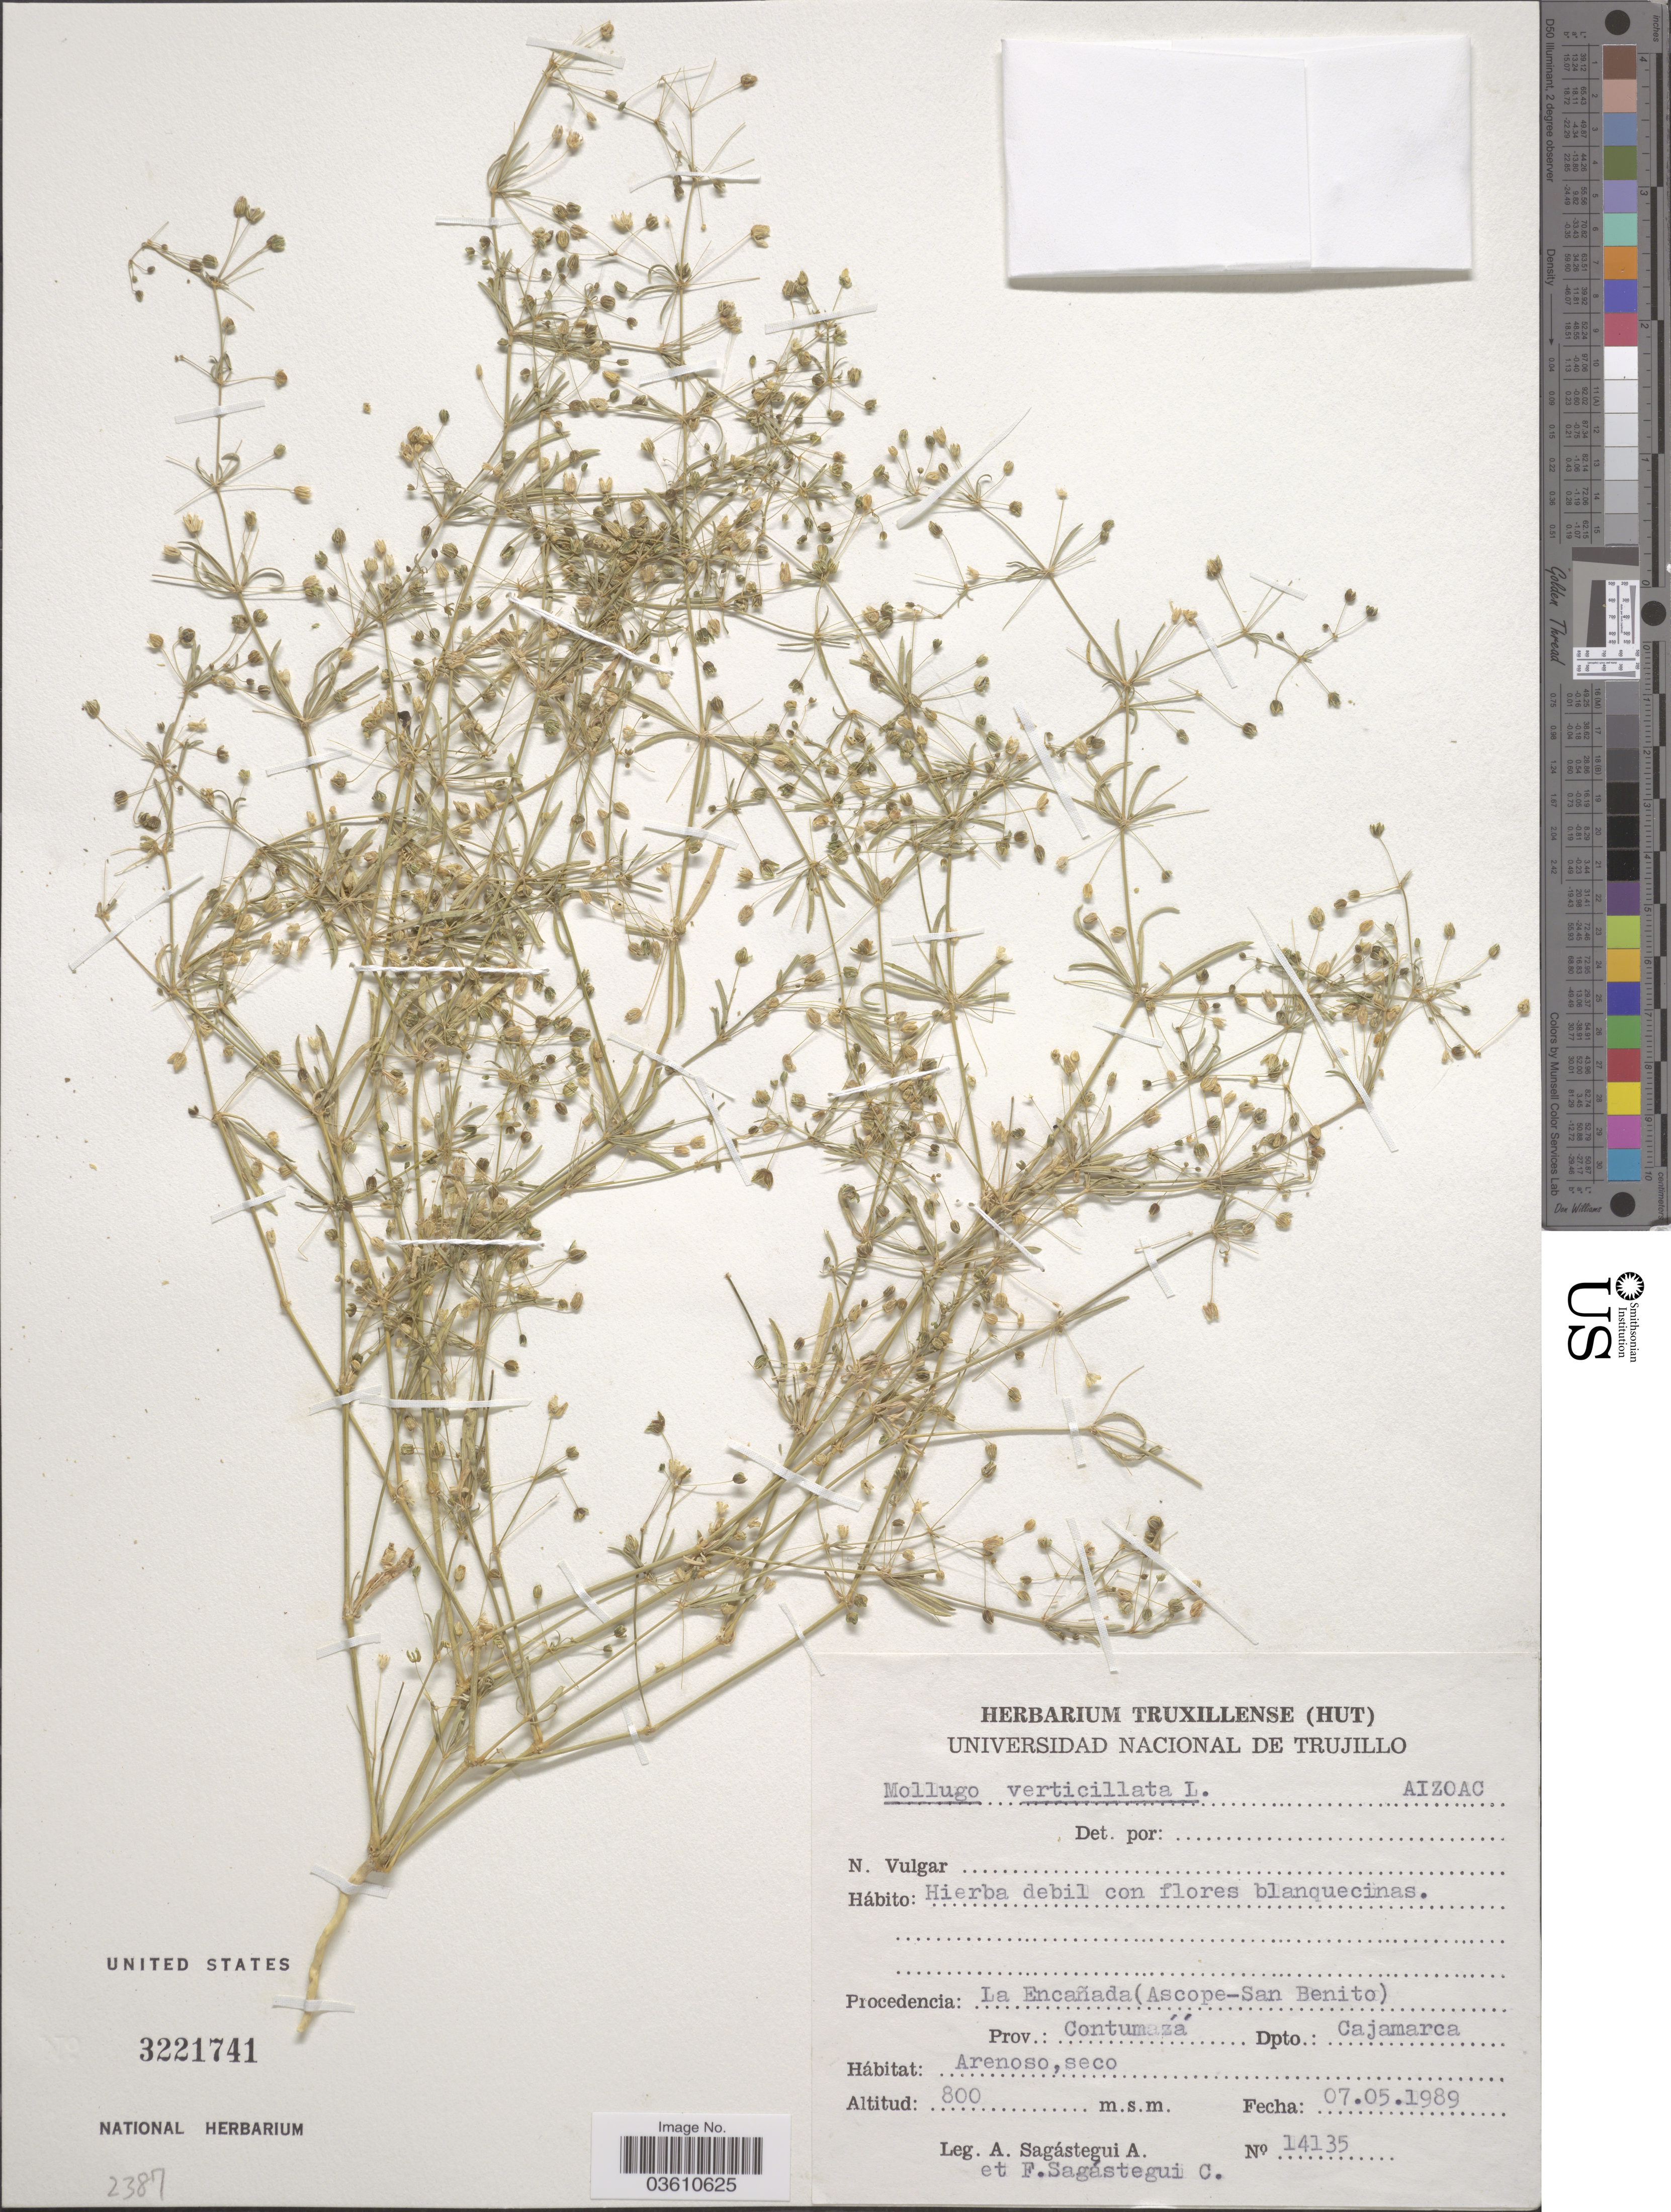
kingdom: Plantae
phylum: Tracheophyta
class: Magnoliopsida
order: Caryophyllales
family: Molluginaceae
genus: Mollugo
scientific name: Mollugo verticillata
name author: L.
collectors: A. Sagástegui A. & F. Sagastegui C.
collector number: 14135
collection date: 1989-05-07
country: Peru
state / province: Cajamarca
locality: La Encañada (Ascope-San Benito). Prov.: Contumazá. Dpto.: Cajamarca.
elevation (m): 800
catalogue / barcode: US 3221741